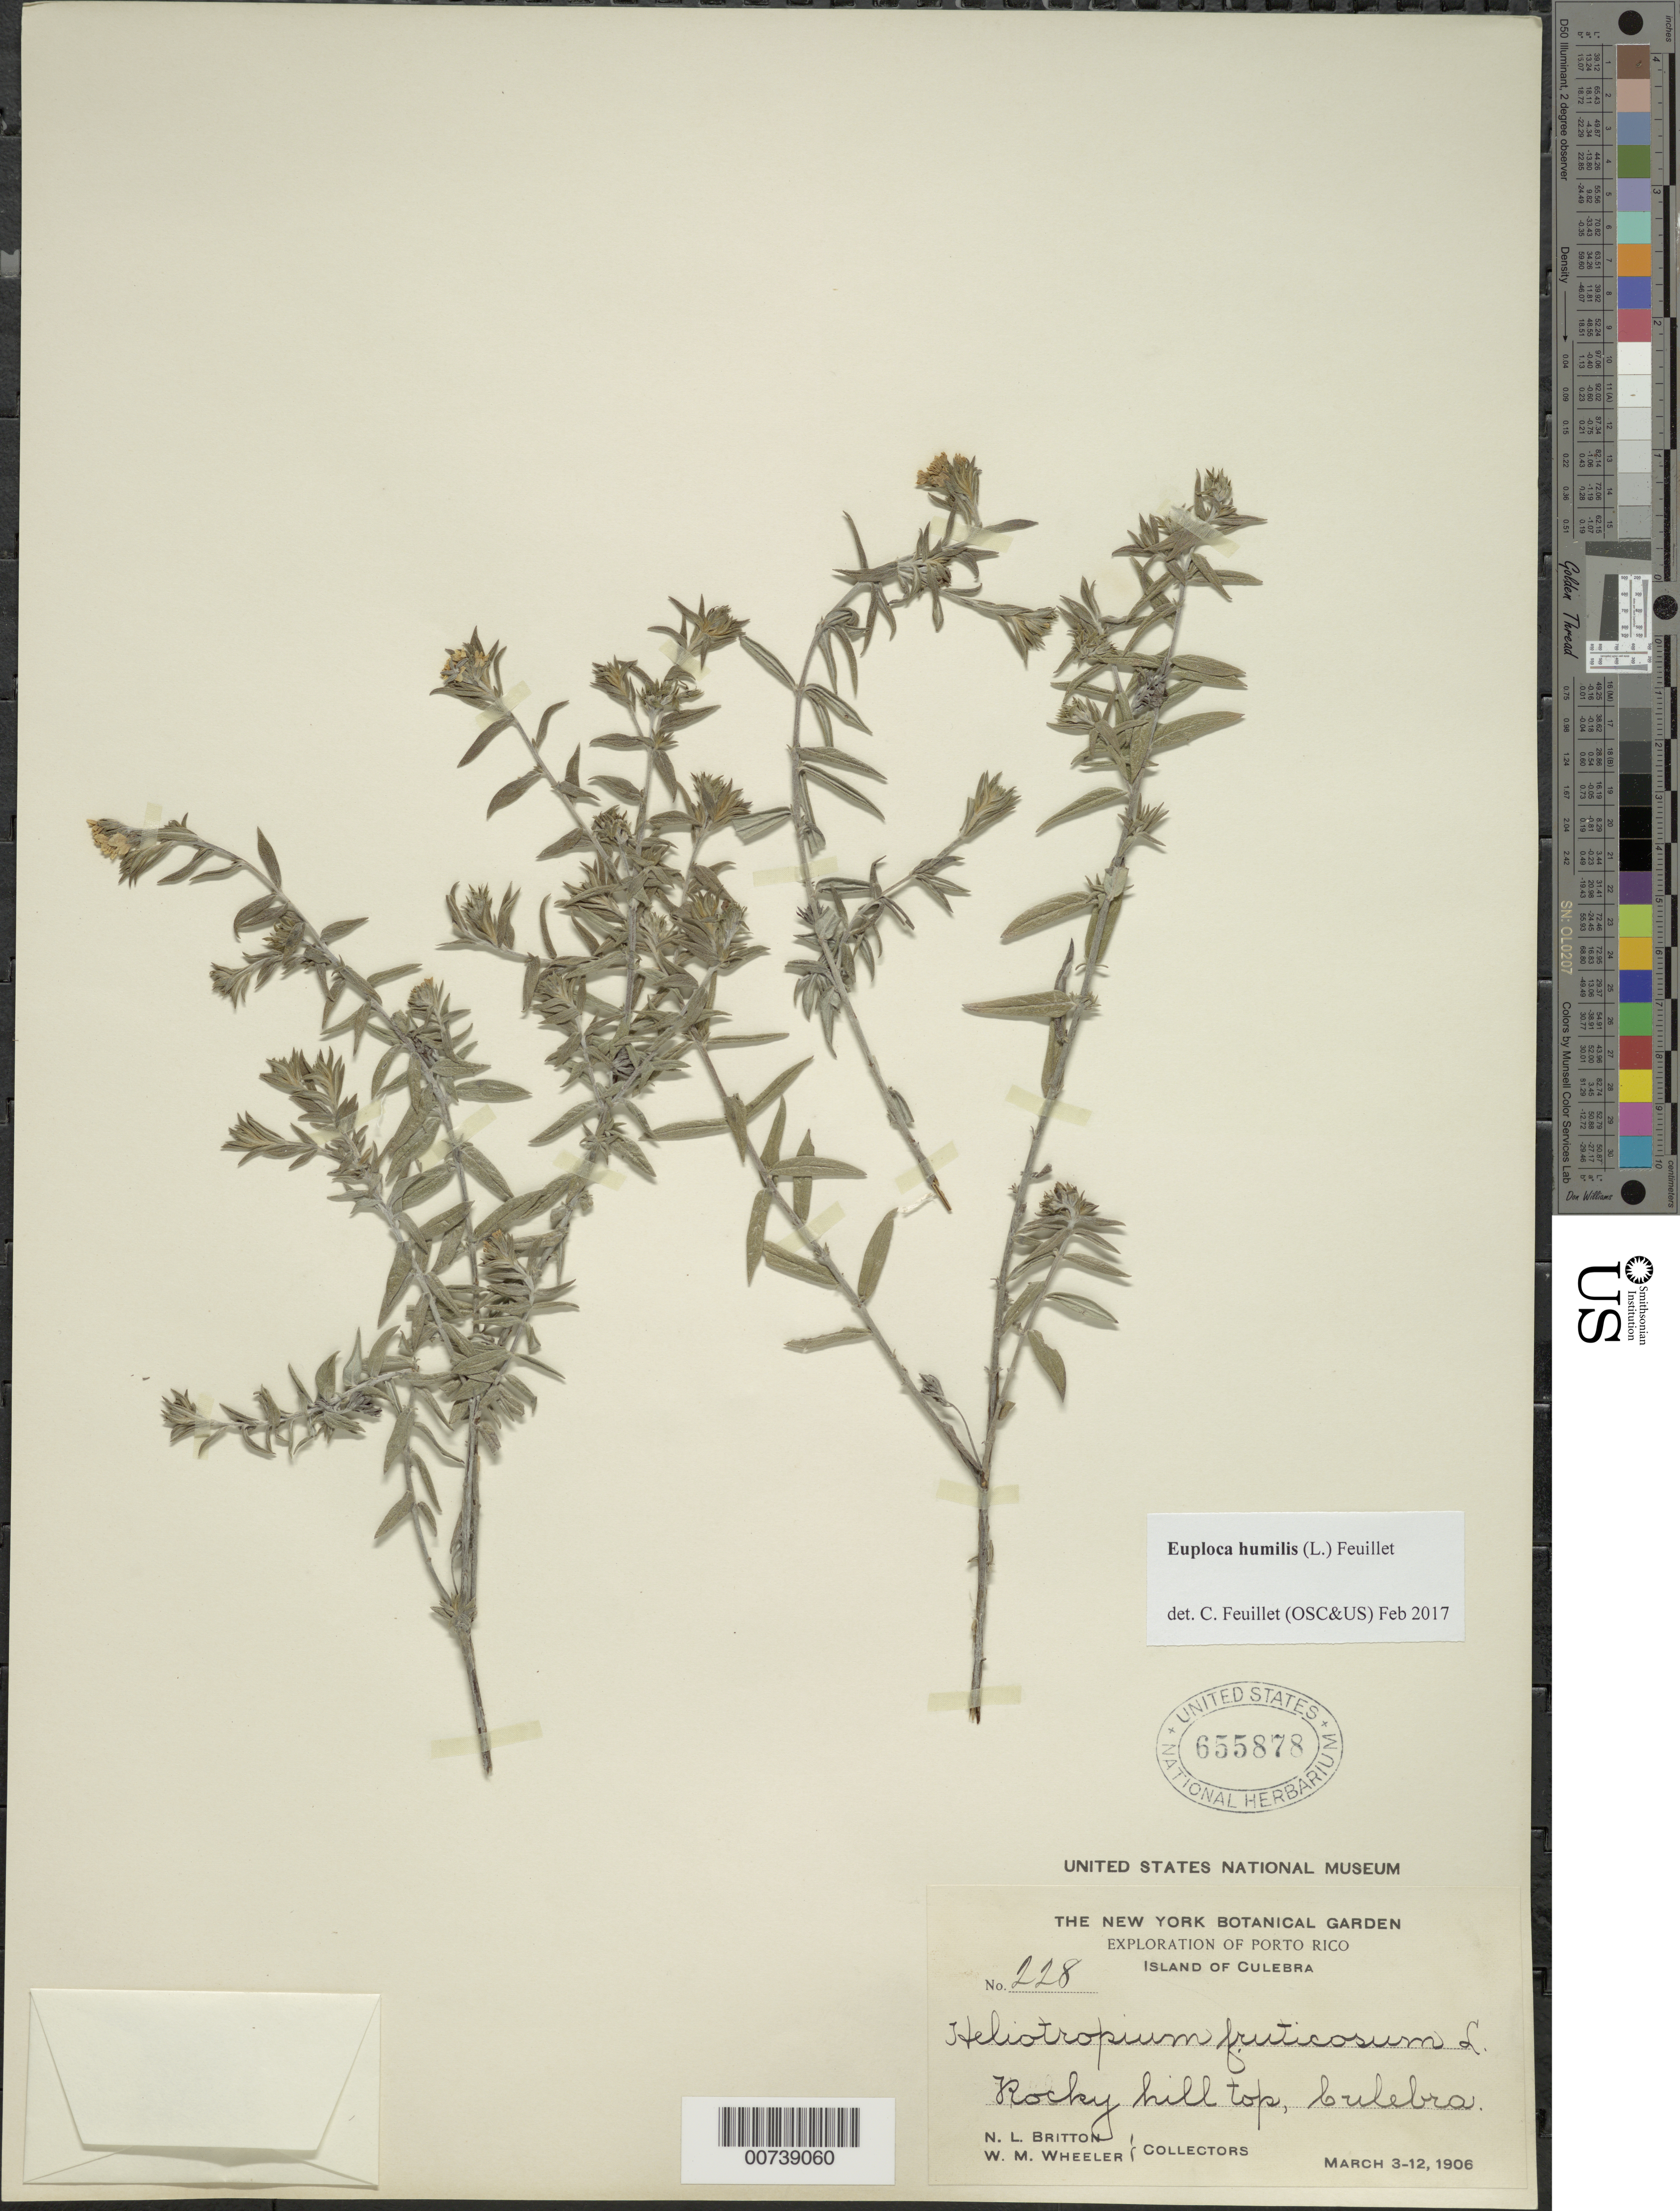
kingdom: Plantae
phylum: Tracheophyta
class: Magnoliopsida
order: Boraginales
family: Heliotropiaceae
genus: Euploca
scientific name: Euploca humilis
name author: (L.) Feuillet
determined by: Feuillet, C.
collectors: N. Britton & W. Wheeler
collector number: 228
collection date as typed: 03 Mar 1906 to 12 Mar 1906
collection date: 1906-03-03/1906-03-12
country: Puerto Rico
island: Culebra I.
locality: Culebra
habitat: Rocky hill top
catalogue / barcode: US 655878